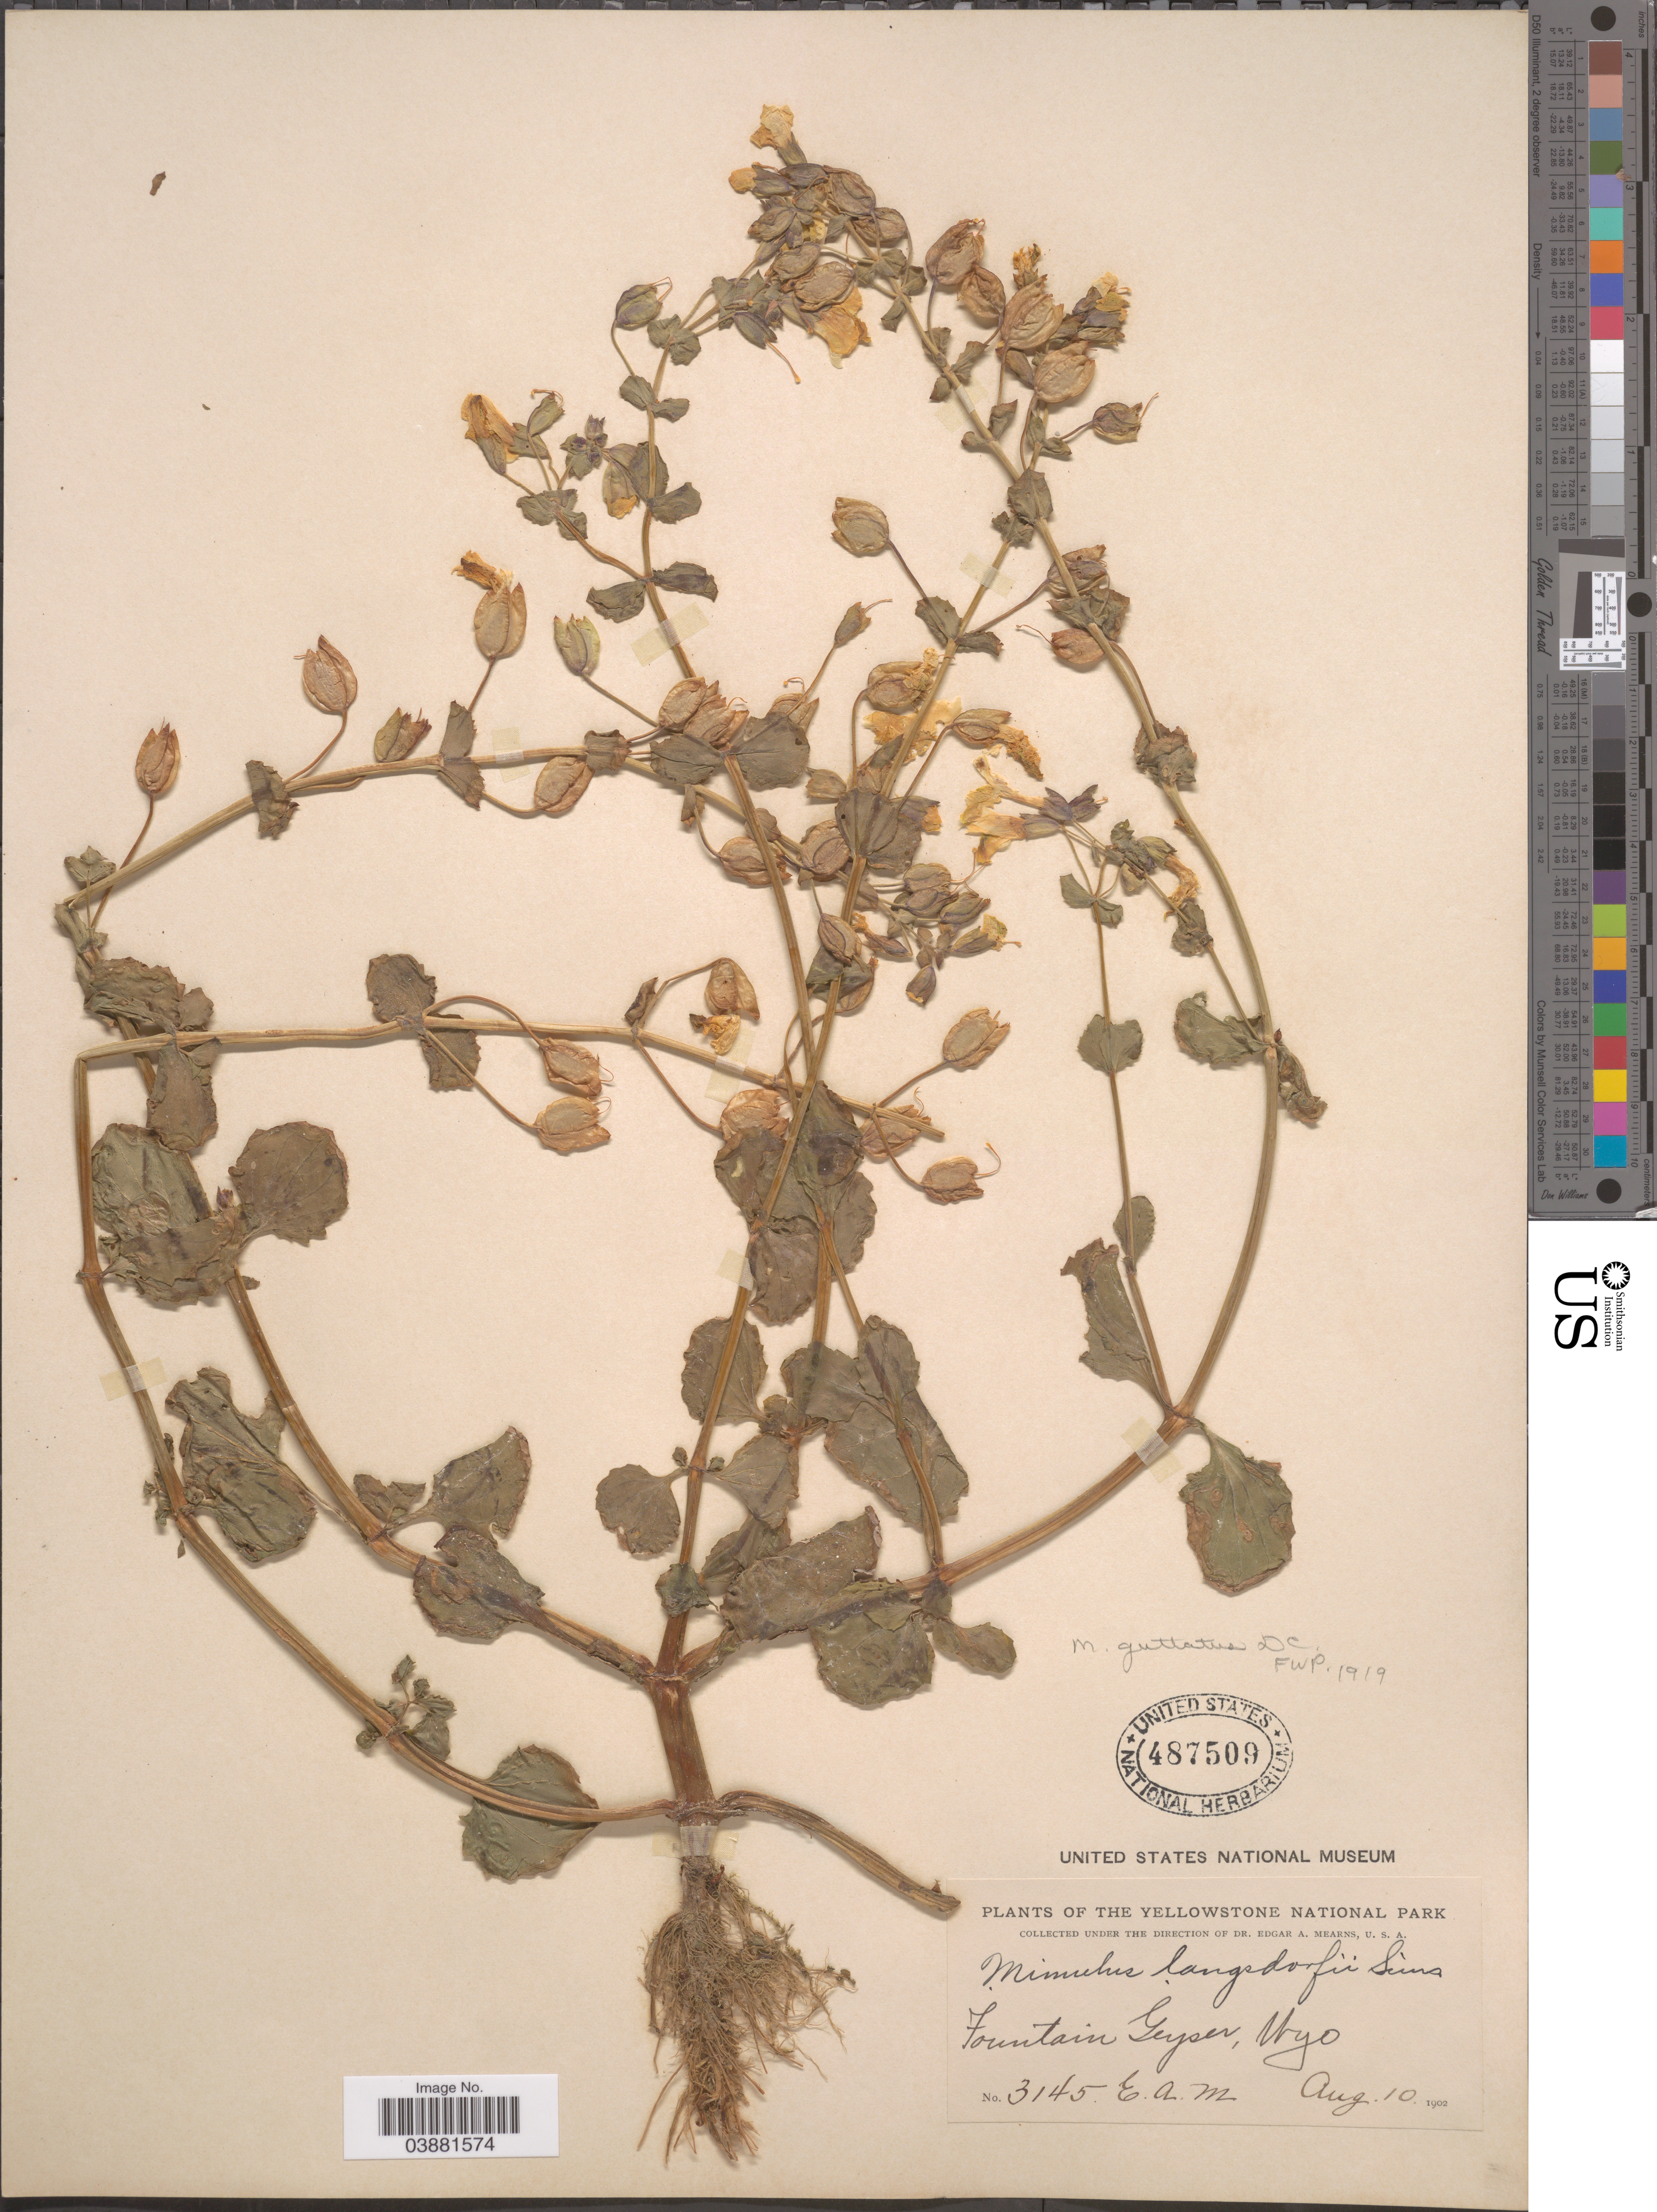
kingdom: Plantae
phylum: Tracheophyta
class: Magnoliopsida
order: Lamiales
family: Phrymaceae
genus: Mimulus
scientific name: Mimulus guttatus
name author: DC.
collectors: E. A. Mearns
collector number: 3145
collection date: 1902-08-10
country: United States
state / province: Wyoming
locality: Yellowstone National Park. Fountain Geyser.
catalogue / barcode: US 487509